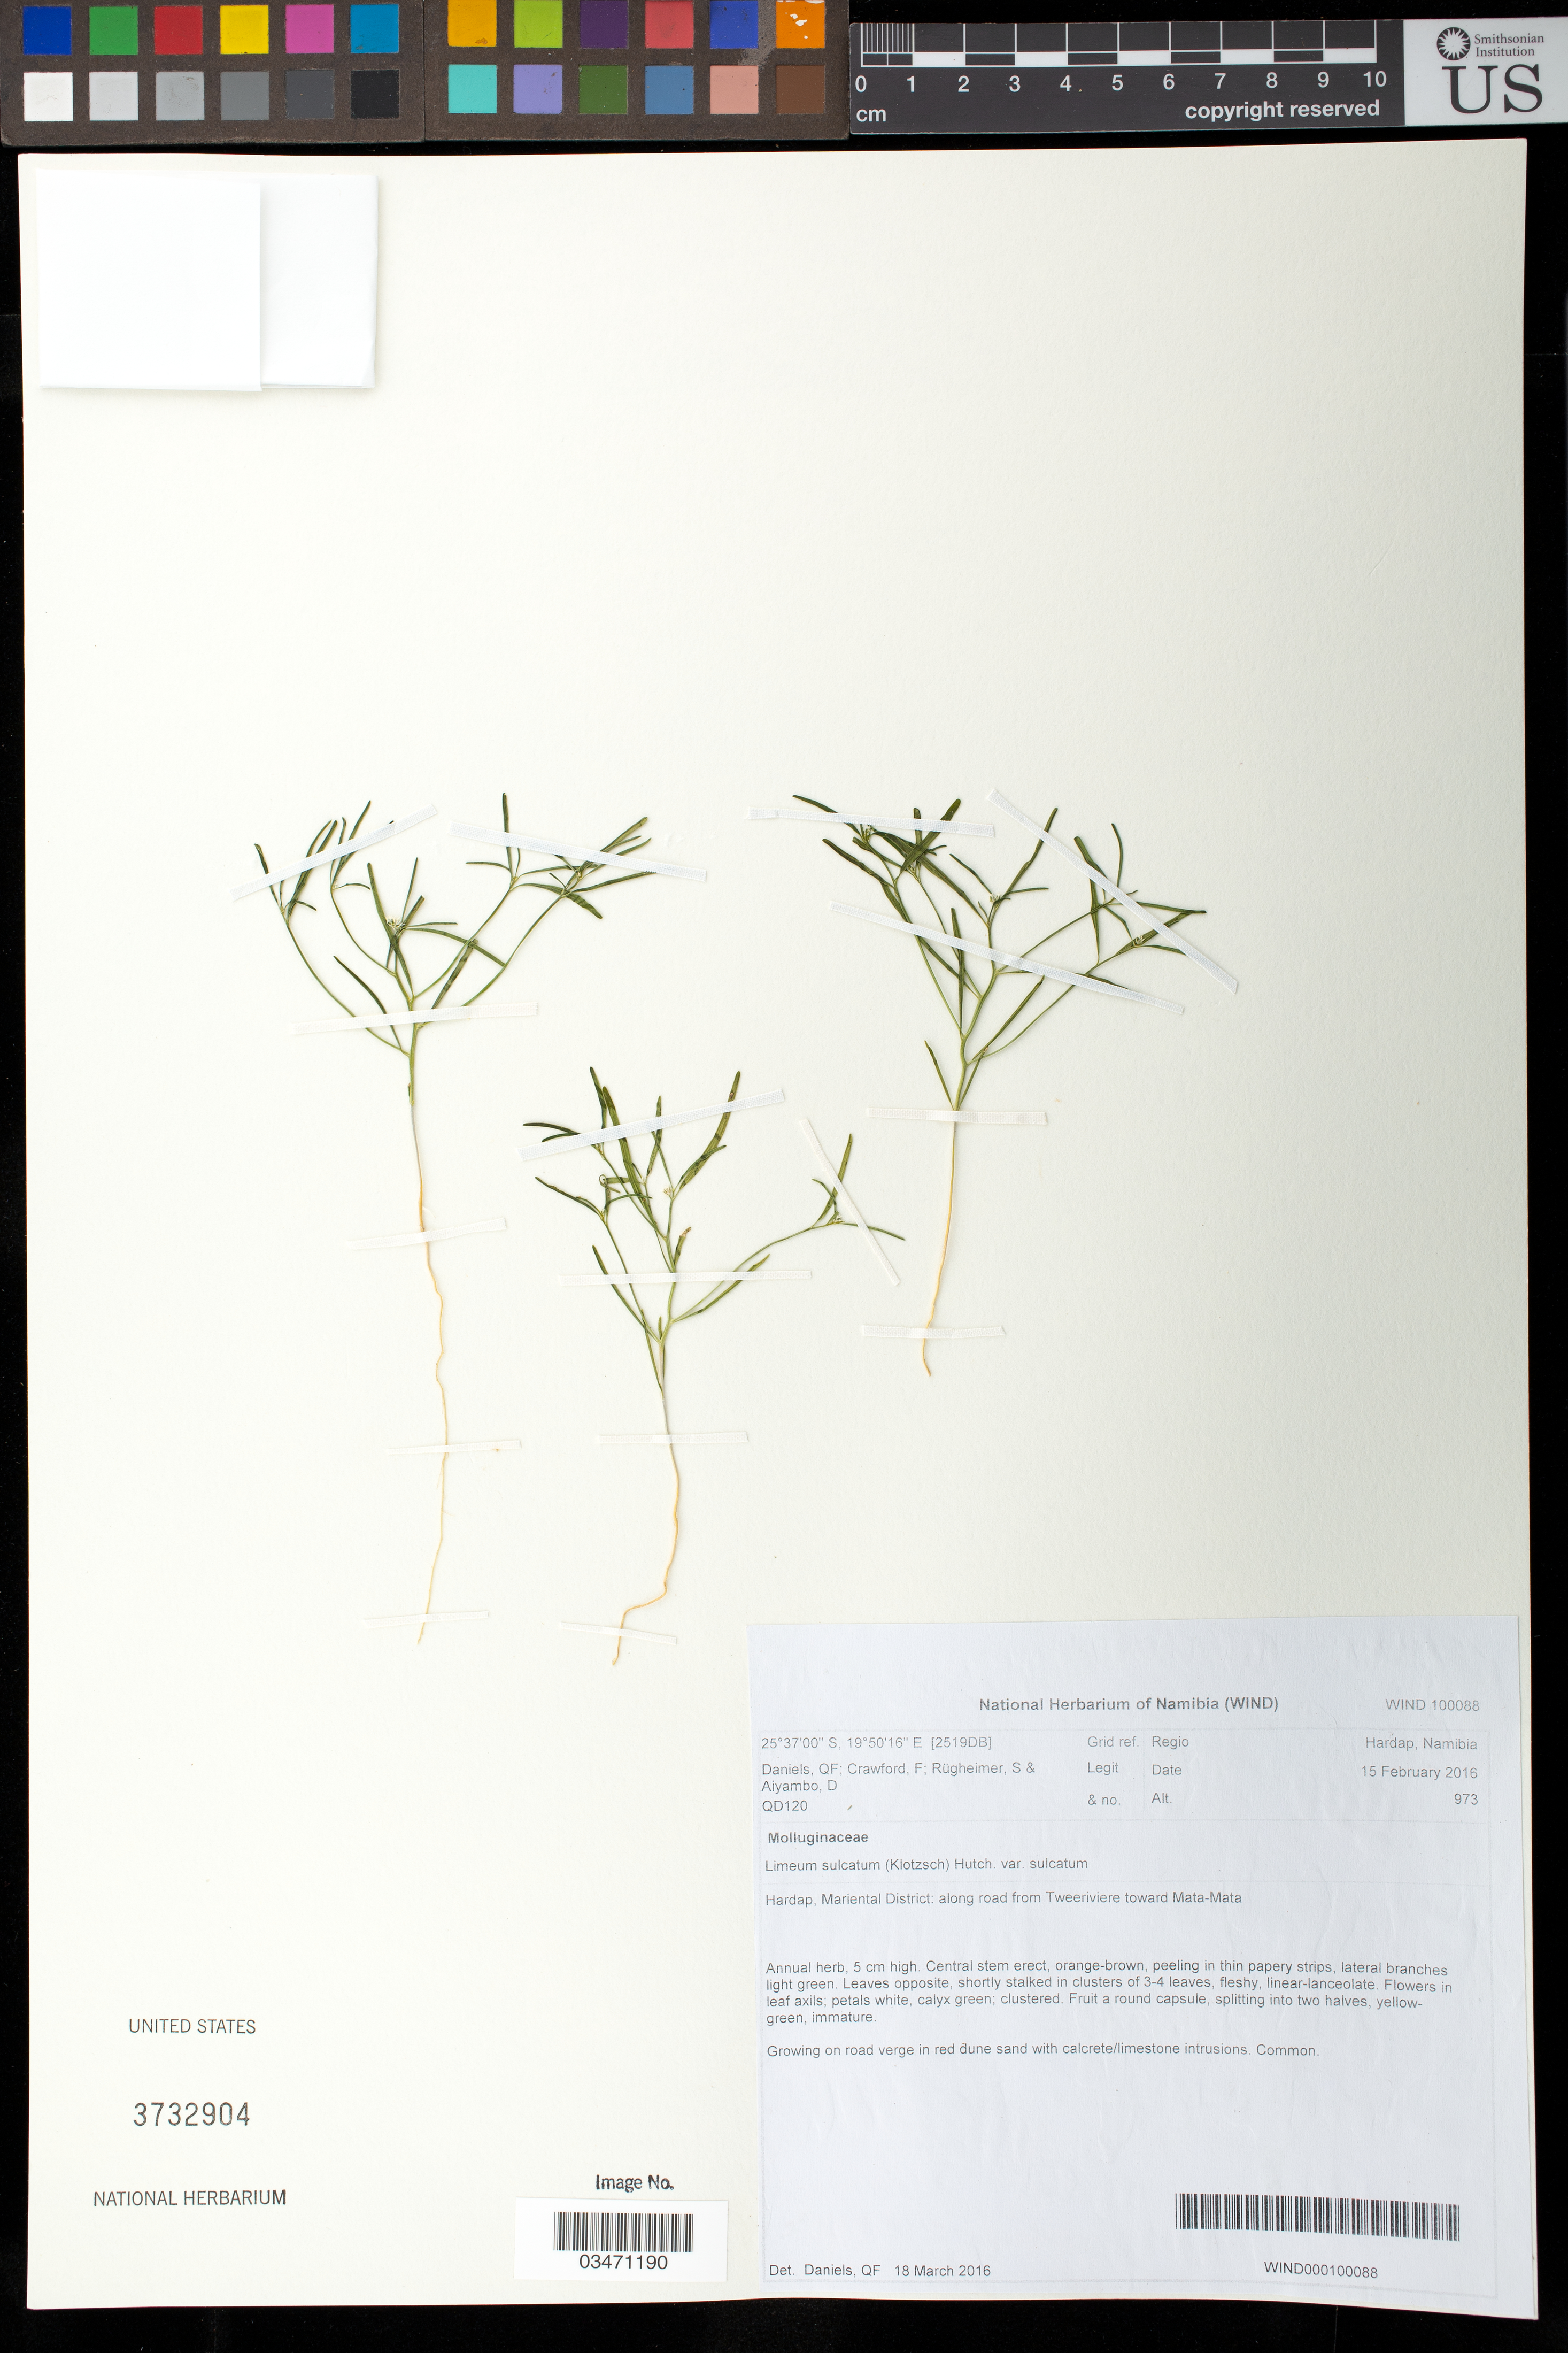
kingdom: Plantae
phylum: Tracheophyta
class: Magnoliopsida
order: Caryophyllales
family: Limeaceae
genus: Limeum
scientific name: Limeum sulcatum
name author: (Klotzsch) Hutch.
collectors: F. Crawford, S. Rugheimer & D. Aiyambo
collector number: QD120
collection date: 2016-02-15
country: Namibia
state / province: Hardap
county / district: Mariental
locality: Along road from Tweeriviere toward Mata-Mata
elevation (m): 973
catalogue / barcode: US 3732904